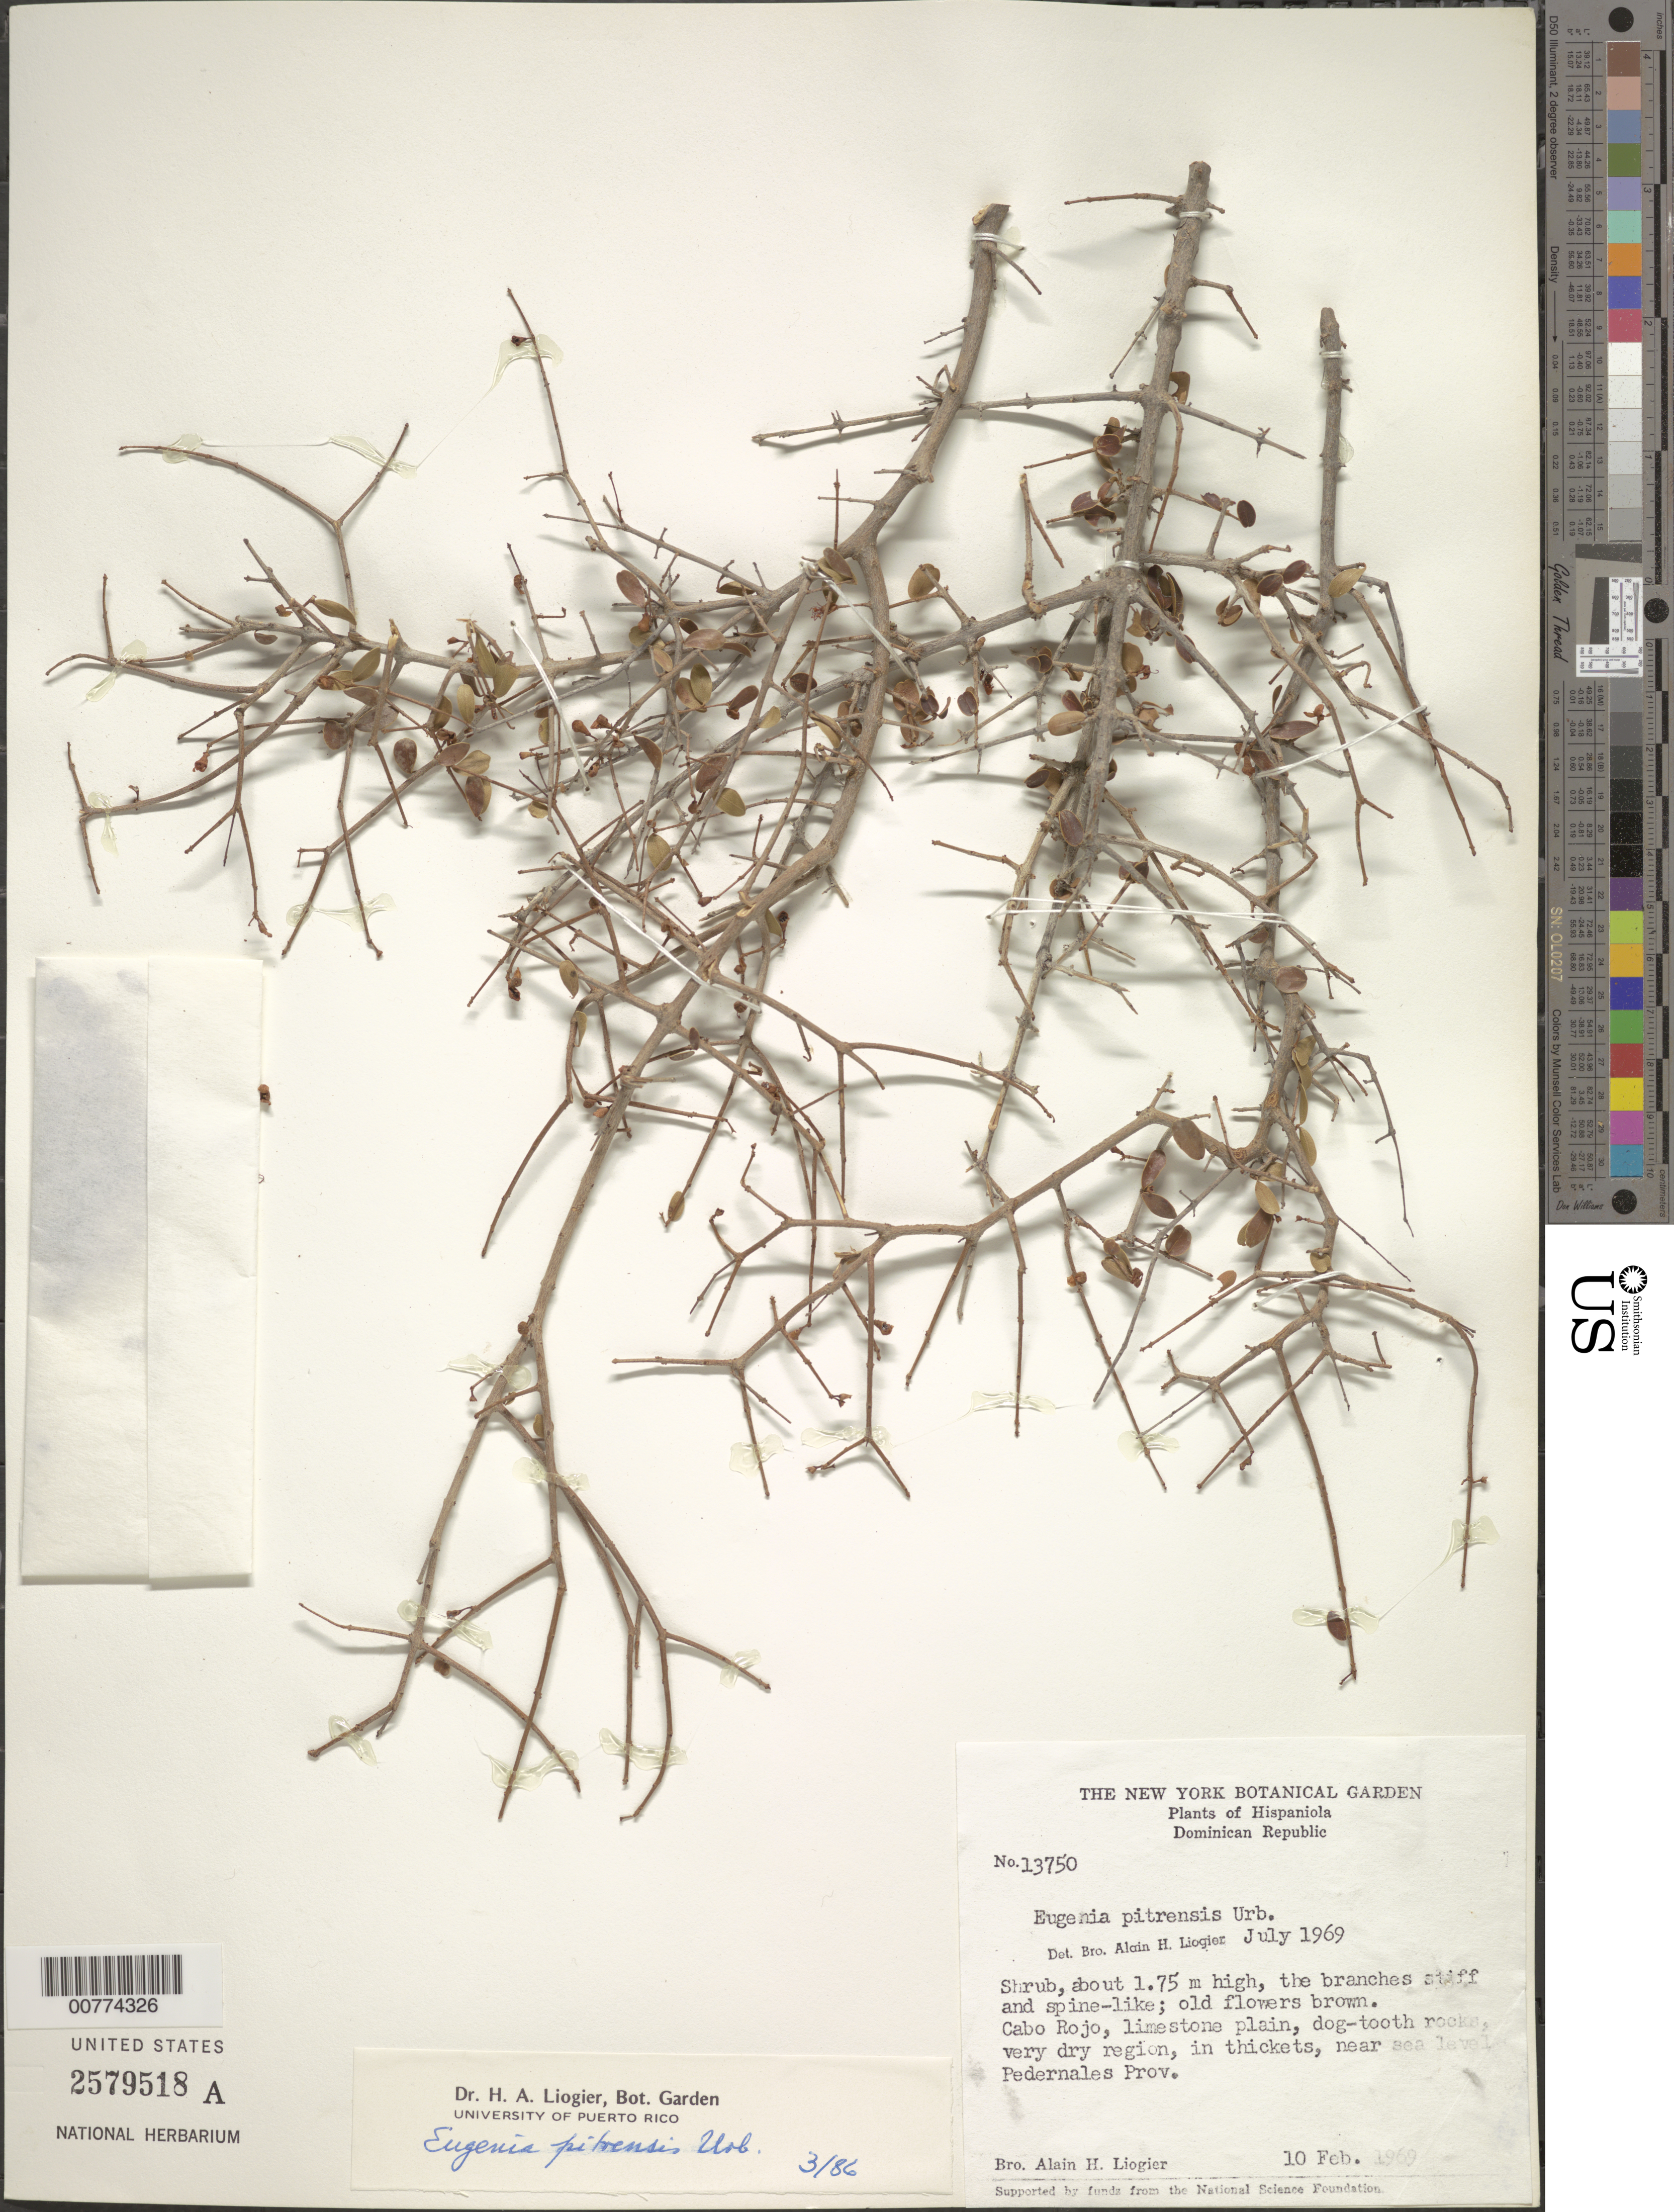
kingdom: Plantae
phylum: Tracheophyta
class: Magnoliopsida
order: Myrtales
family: Myrtaceae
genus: Eugenia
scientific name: Eugenia pitrensis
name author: Urb.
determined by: Liogier, Alain H.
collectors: A. H. Liogier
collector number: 13750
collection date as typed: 10 Feb 1969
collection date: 1969-02-10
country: Dominican Republic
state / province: Pedernales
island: Hispaniola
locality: Cabo Rojo.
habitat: Limestone plain, dogtooth rocks, very dry region, in thickets.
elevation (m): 0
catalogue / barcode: US 2579518A